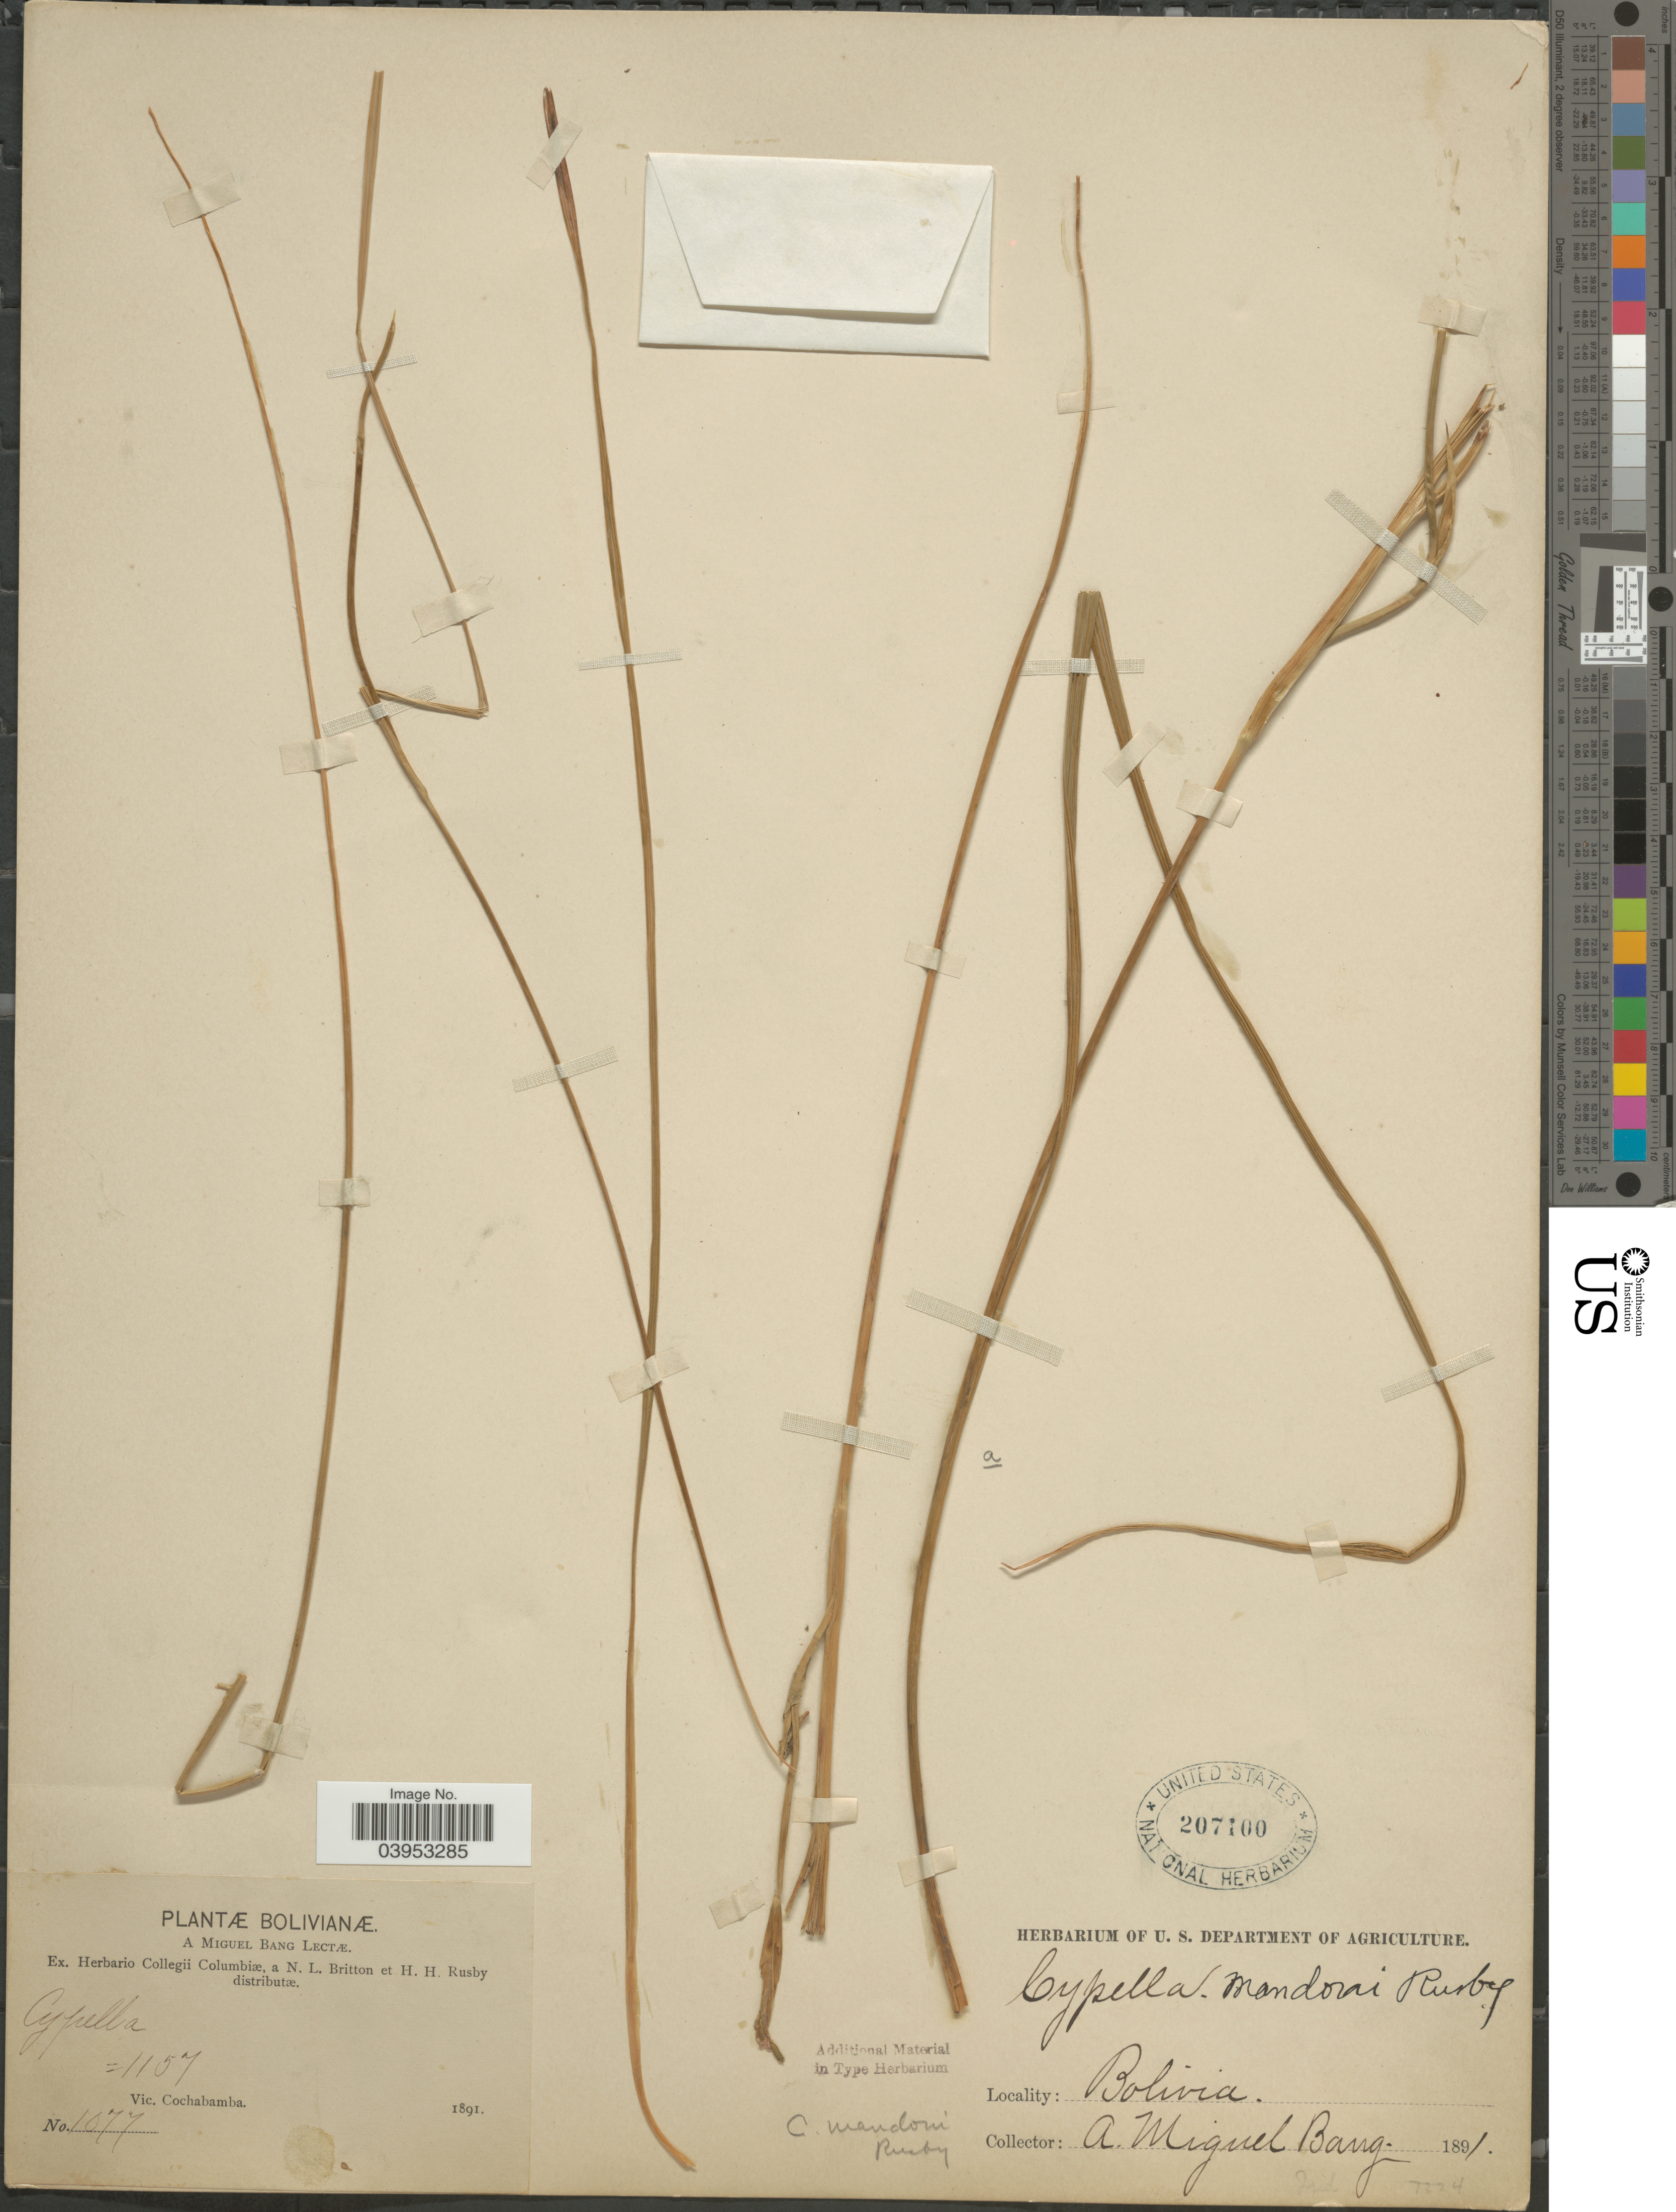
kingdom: Plantae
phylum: Tracheophyta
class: Liliopsida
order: Asparagales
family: Iridaceae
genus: Cypella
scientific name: Cypella mandonii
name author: Rusby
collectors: M. Bang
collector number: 1077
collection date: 1891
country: Bolivia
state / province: Cochabamba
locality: Vic. Cochabamba.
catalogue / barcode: US 207100